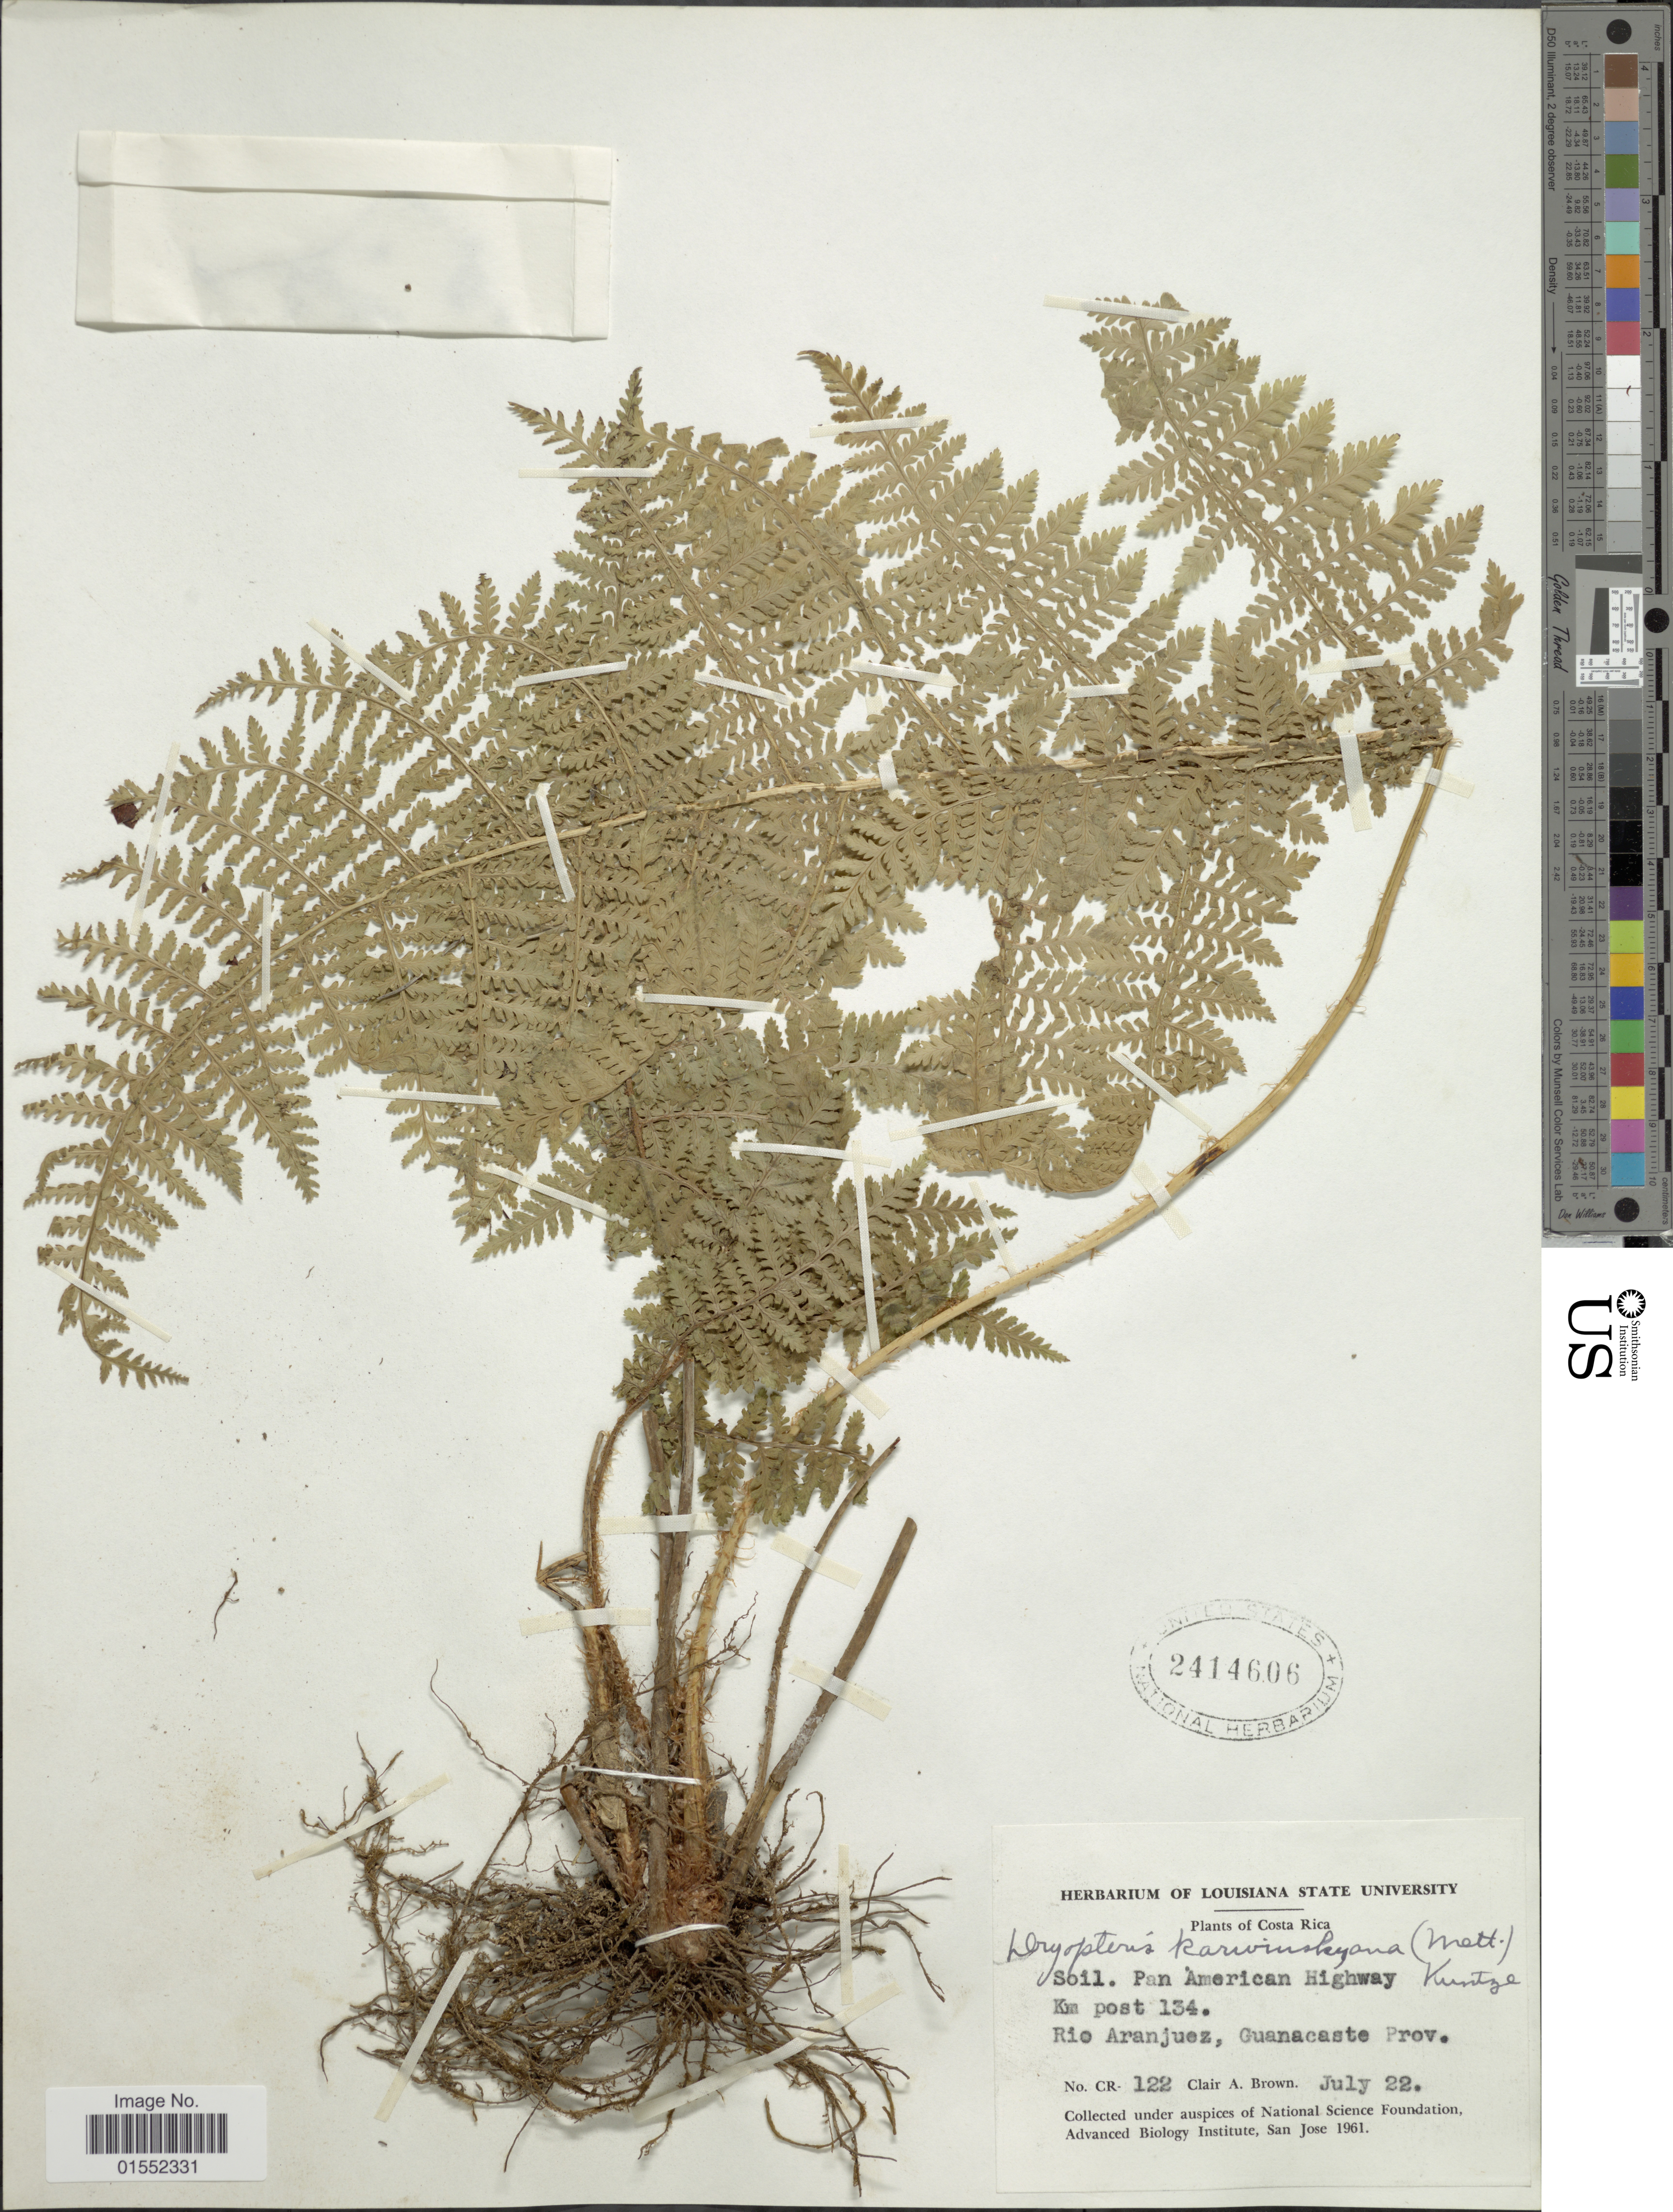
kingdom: Plantae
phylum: Tracheophyta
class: Polypodiopsida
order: Polypodiales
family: Dryopteridaceae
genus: Dryopteris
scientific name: Dryopteris karwinskyana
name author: (Mett.) Kuntze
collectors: C. A. Brown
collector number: CR-122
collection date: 1961-07-22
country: Costa Rica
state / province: Guanacaste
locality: Pan American Highway, Km post 134, Rio Aranjuez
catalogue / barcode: US 2414606